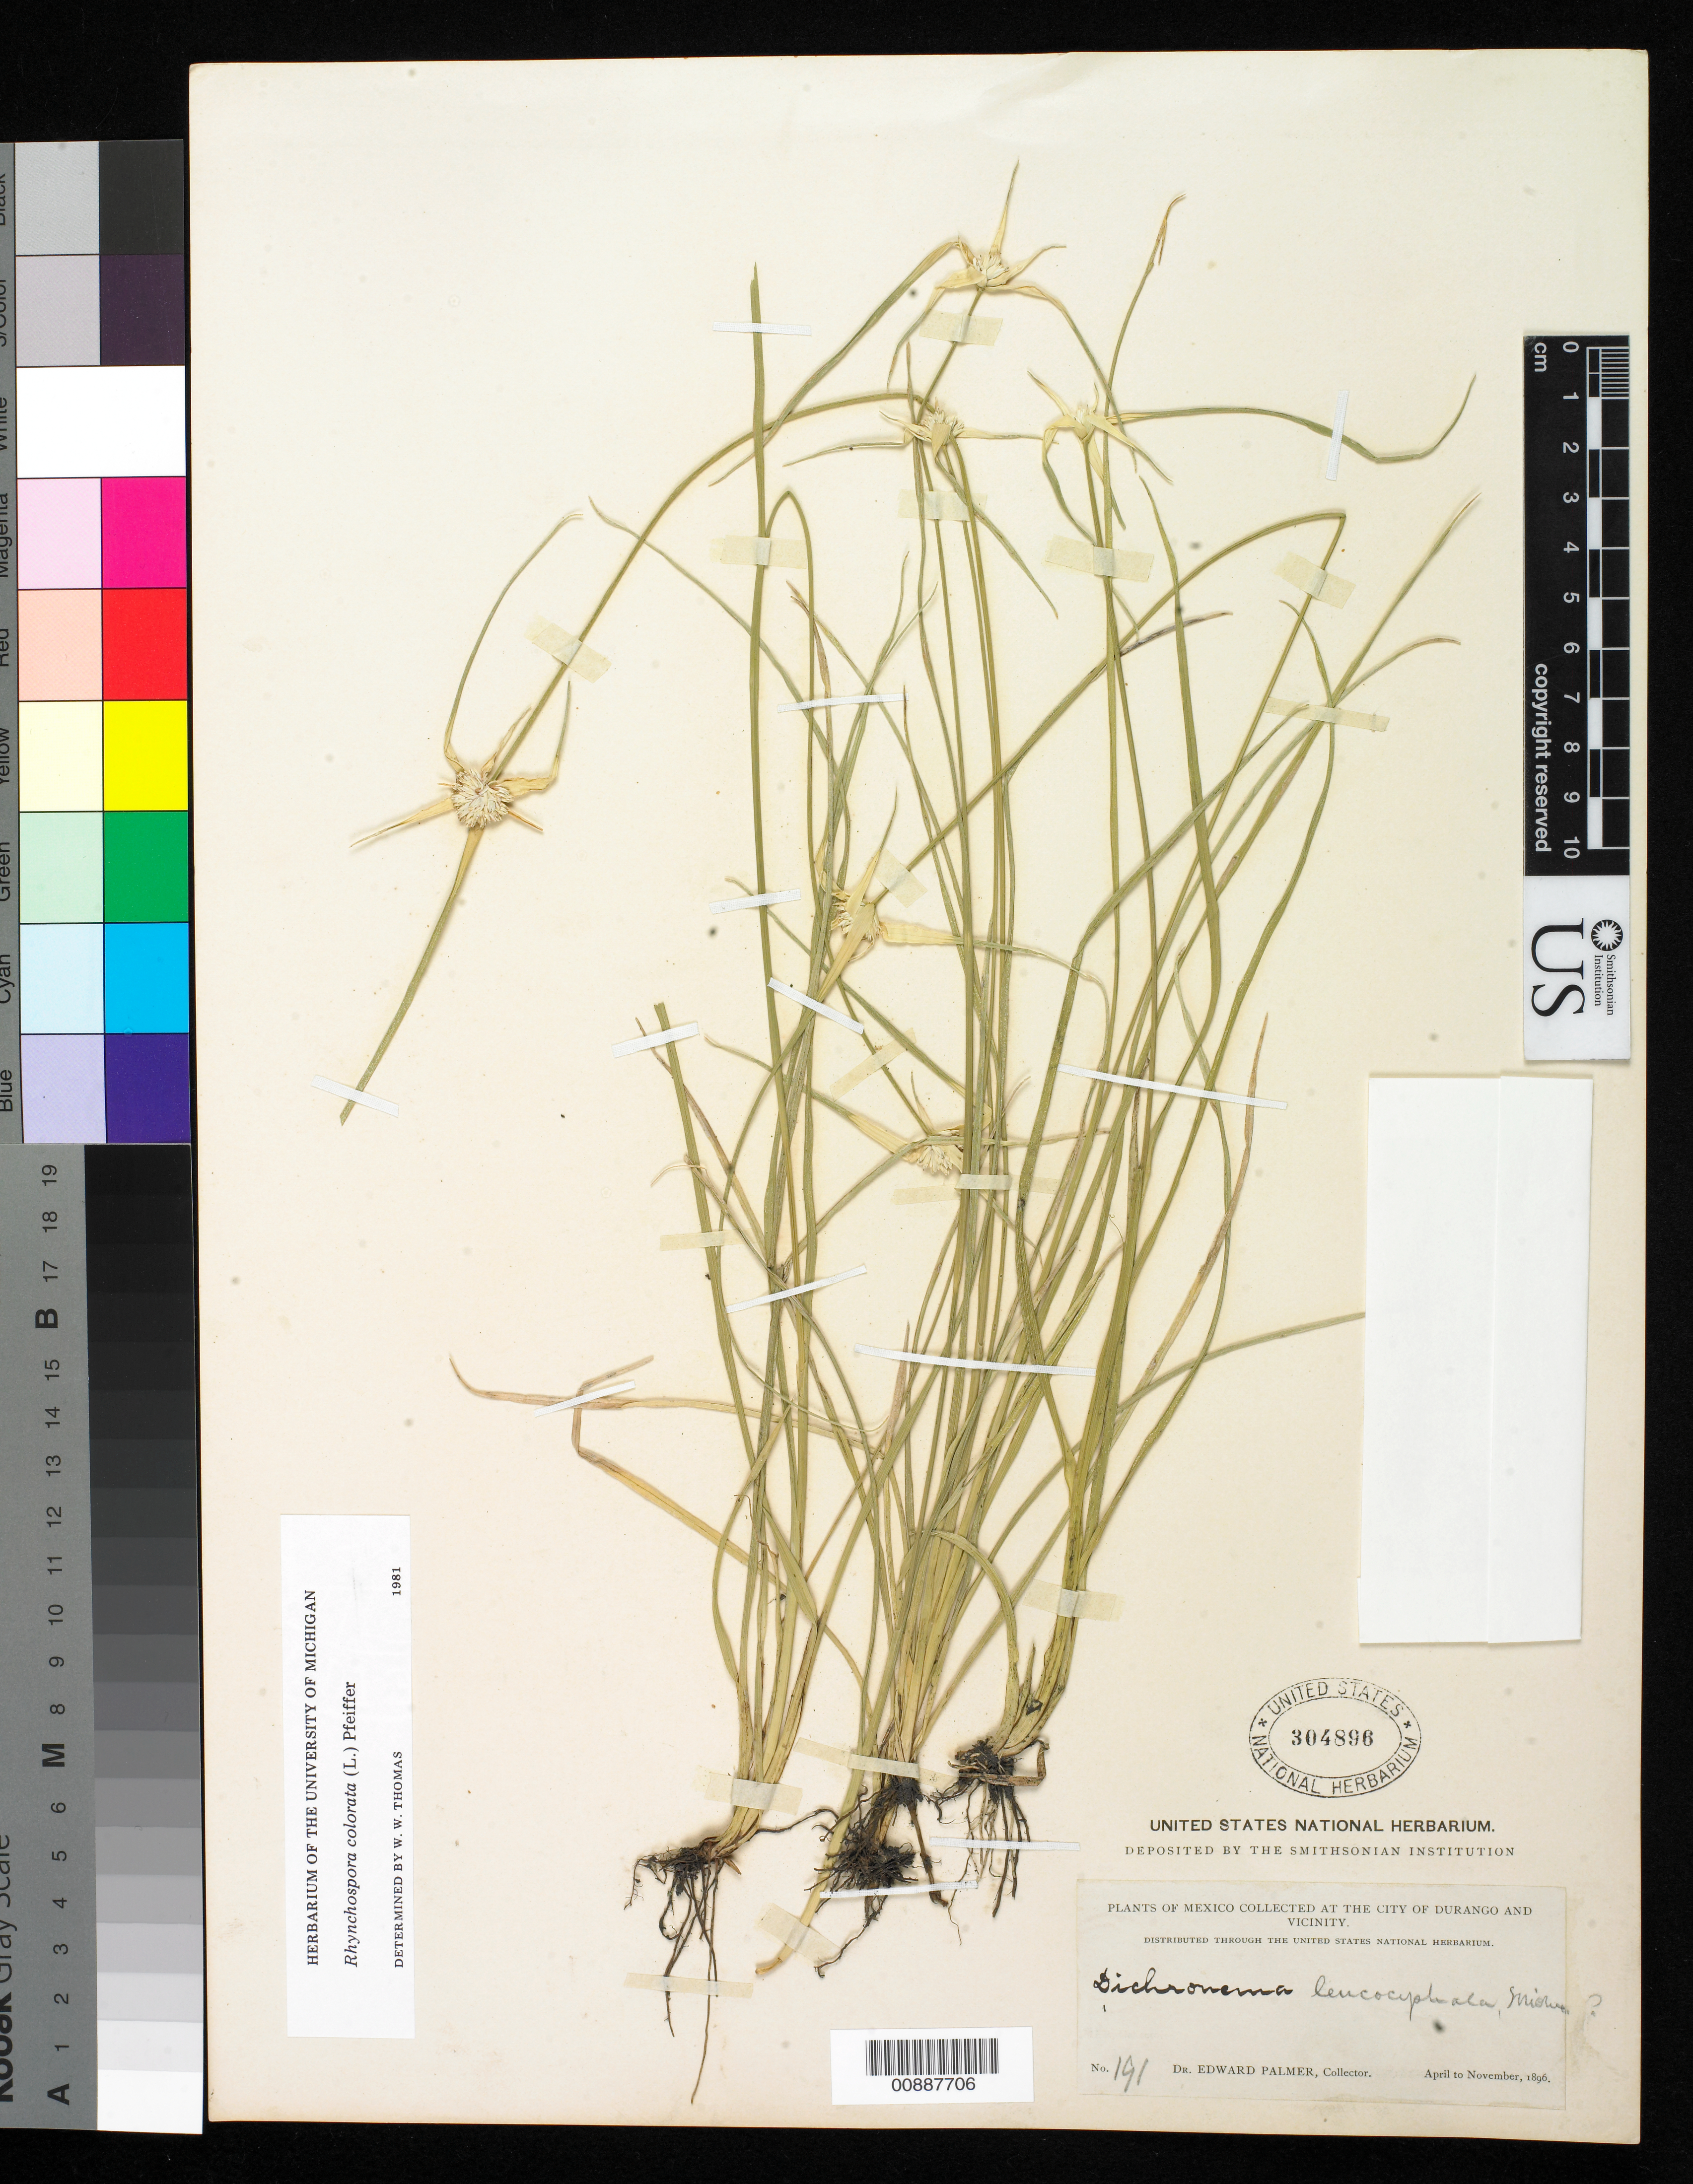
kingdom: Plantae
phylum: Tracheophyta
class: Liliopsida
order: Poales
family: Cyperaceae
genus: Rhynchospora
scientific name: Rhynchospora colorata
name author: (L.) H. Pfeiff.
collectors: E. Palmer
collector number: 191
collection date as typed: Apr 1896 to -- Nov 1896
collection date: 1896-04/1896-11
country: Mexico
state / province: Durango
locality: City of Durango and vicinity.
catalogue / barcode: US 304896